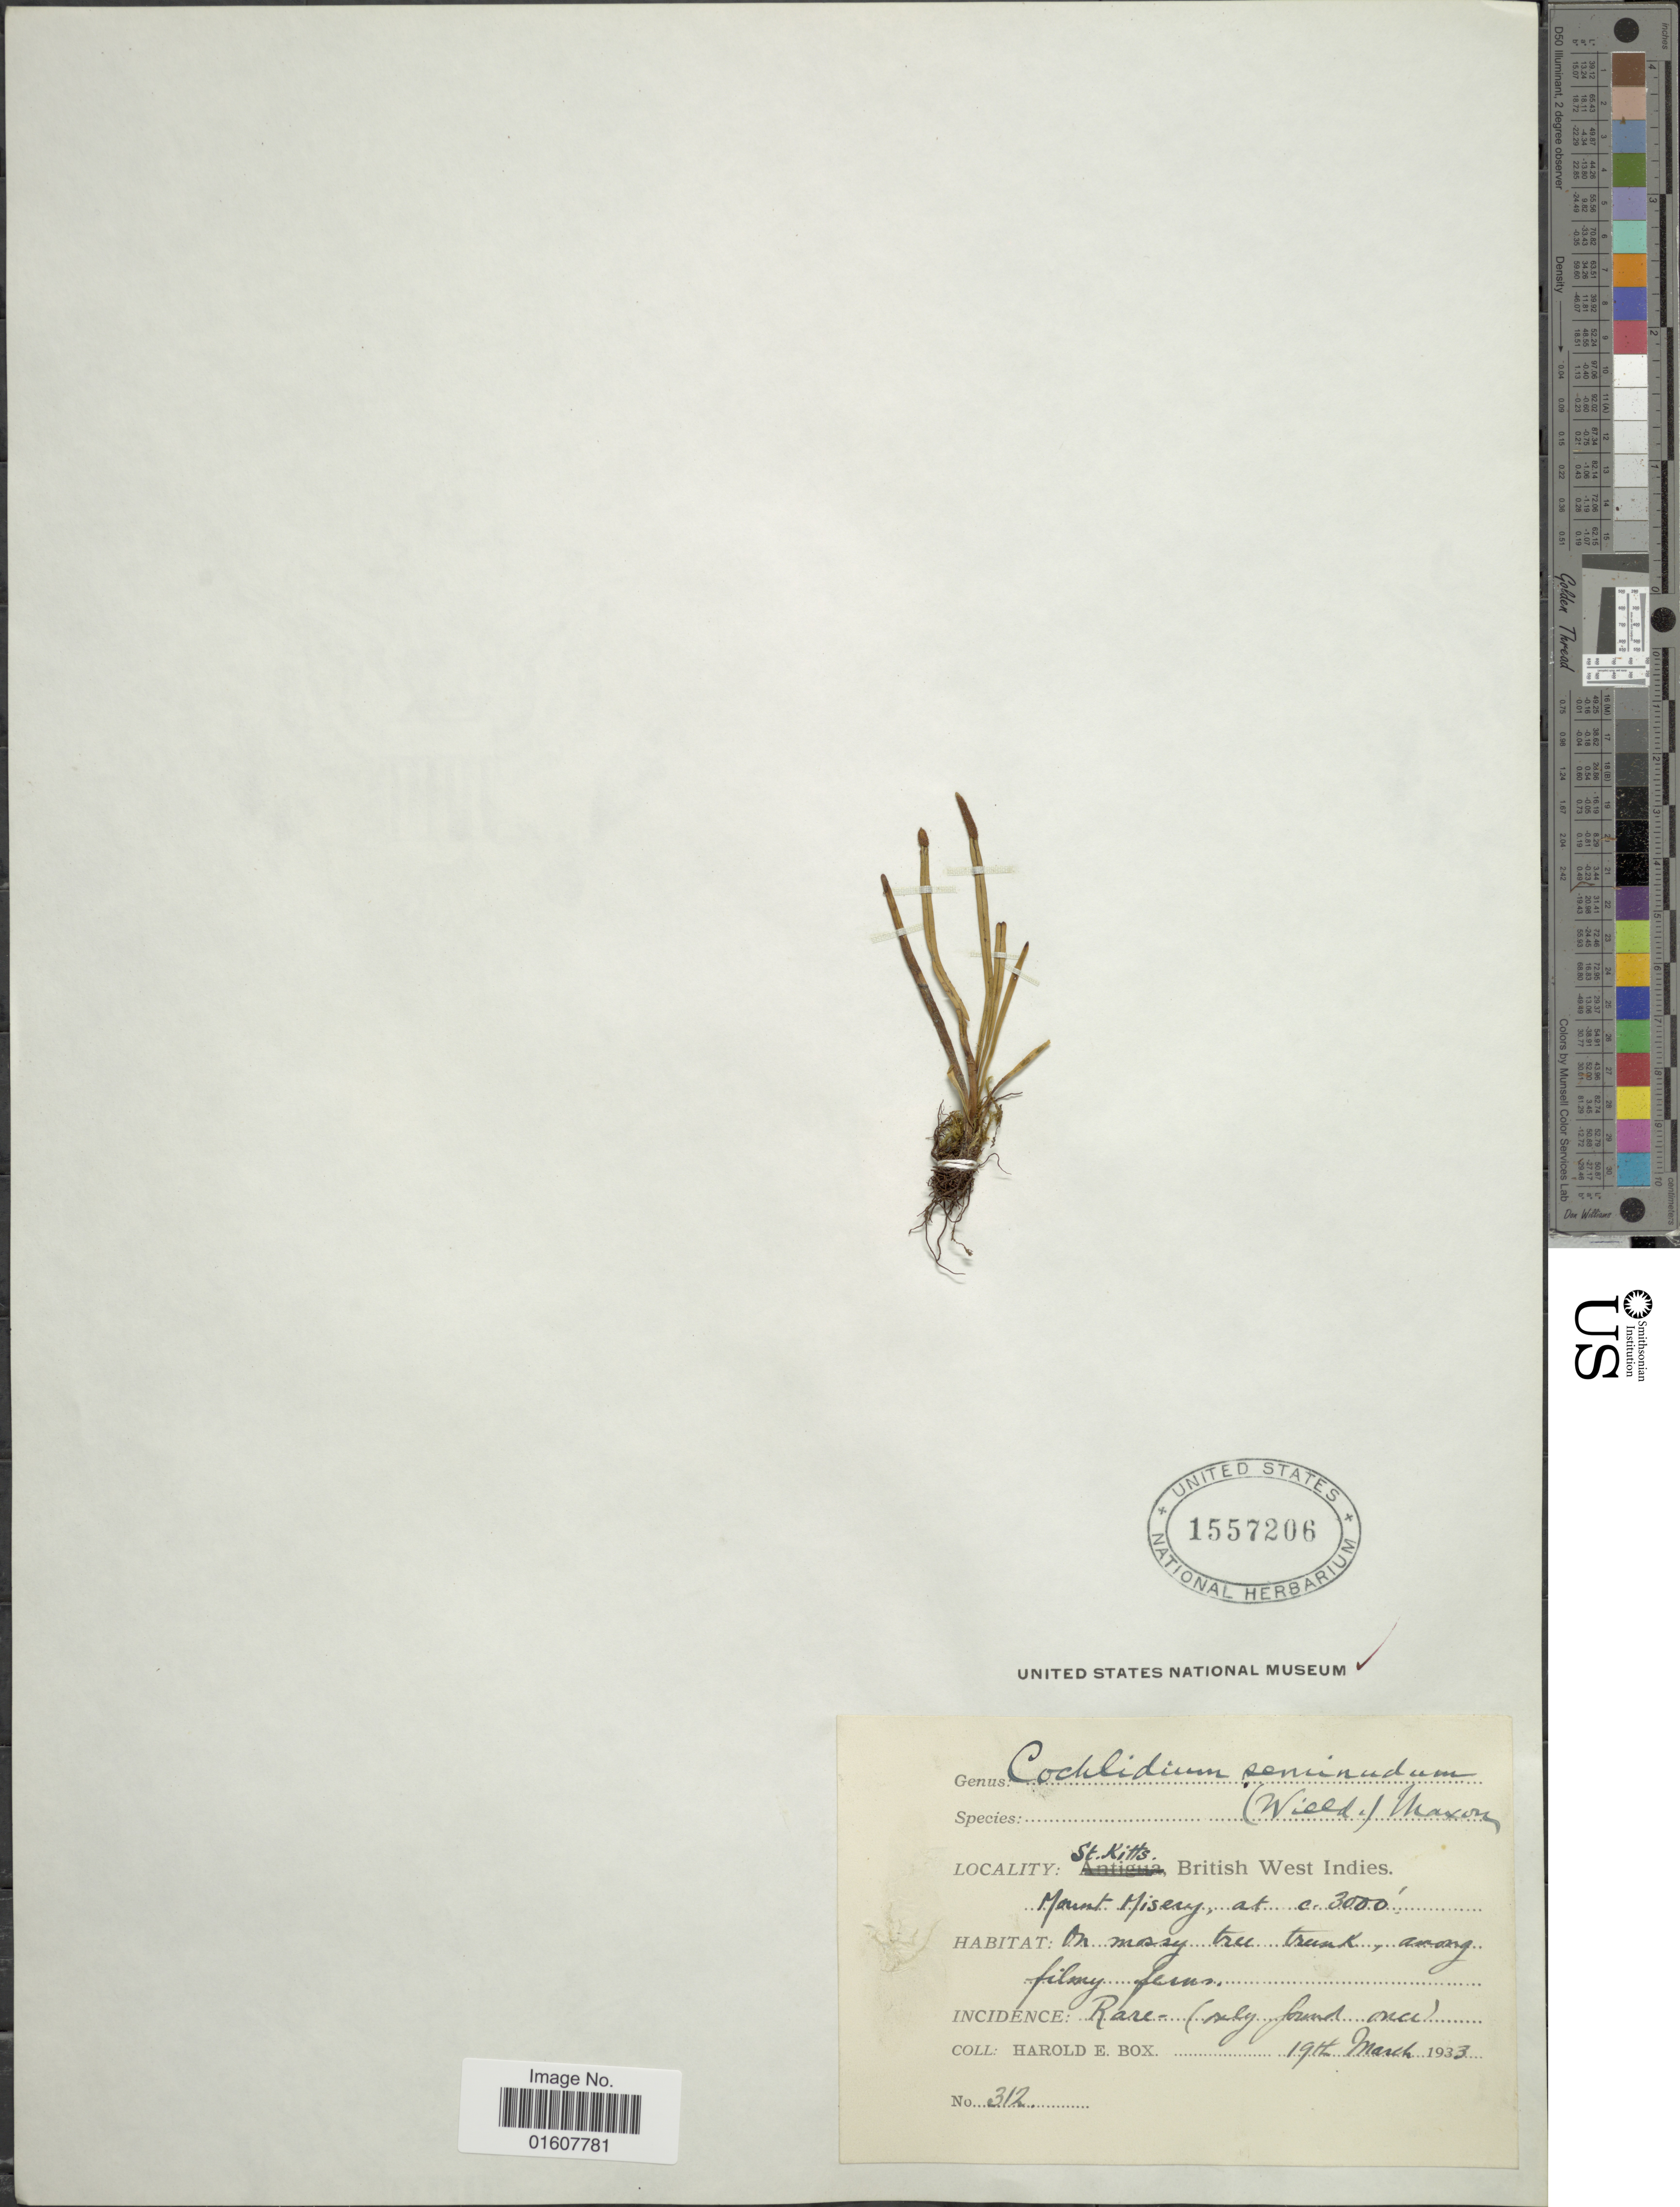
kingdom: Plantae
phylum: Tracheophyta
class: Polypodiopsida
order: Polypodiales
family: Polypodiaceae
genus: Cochlidium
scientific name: Cochlidium seminudum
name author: (Willd.) Maxon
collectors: H. E. Box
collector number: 312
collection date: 1933-03-19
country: St. Christopher-Nevis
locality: St. Kitts, British West Indies, Mount Misery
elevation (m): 914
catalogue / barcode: US 1557206